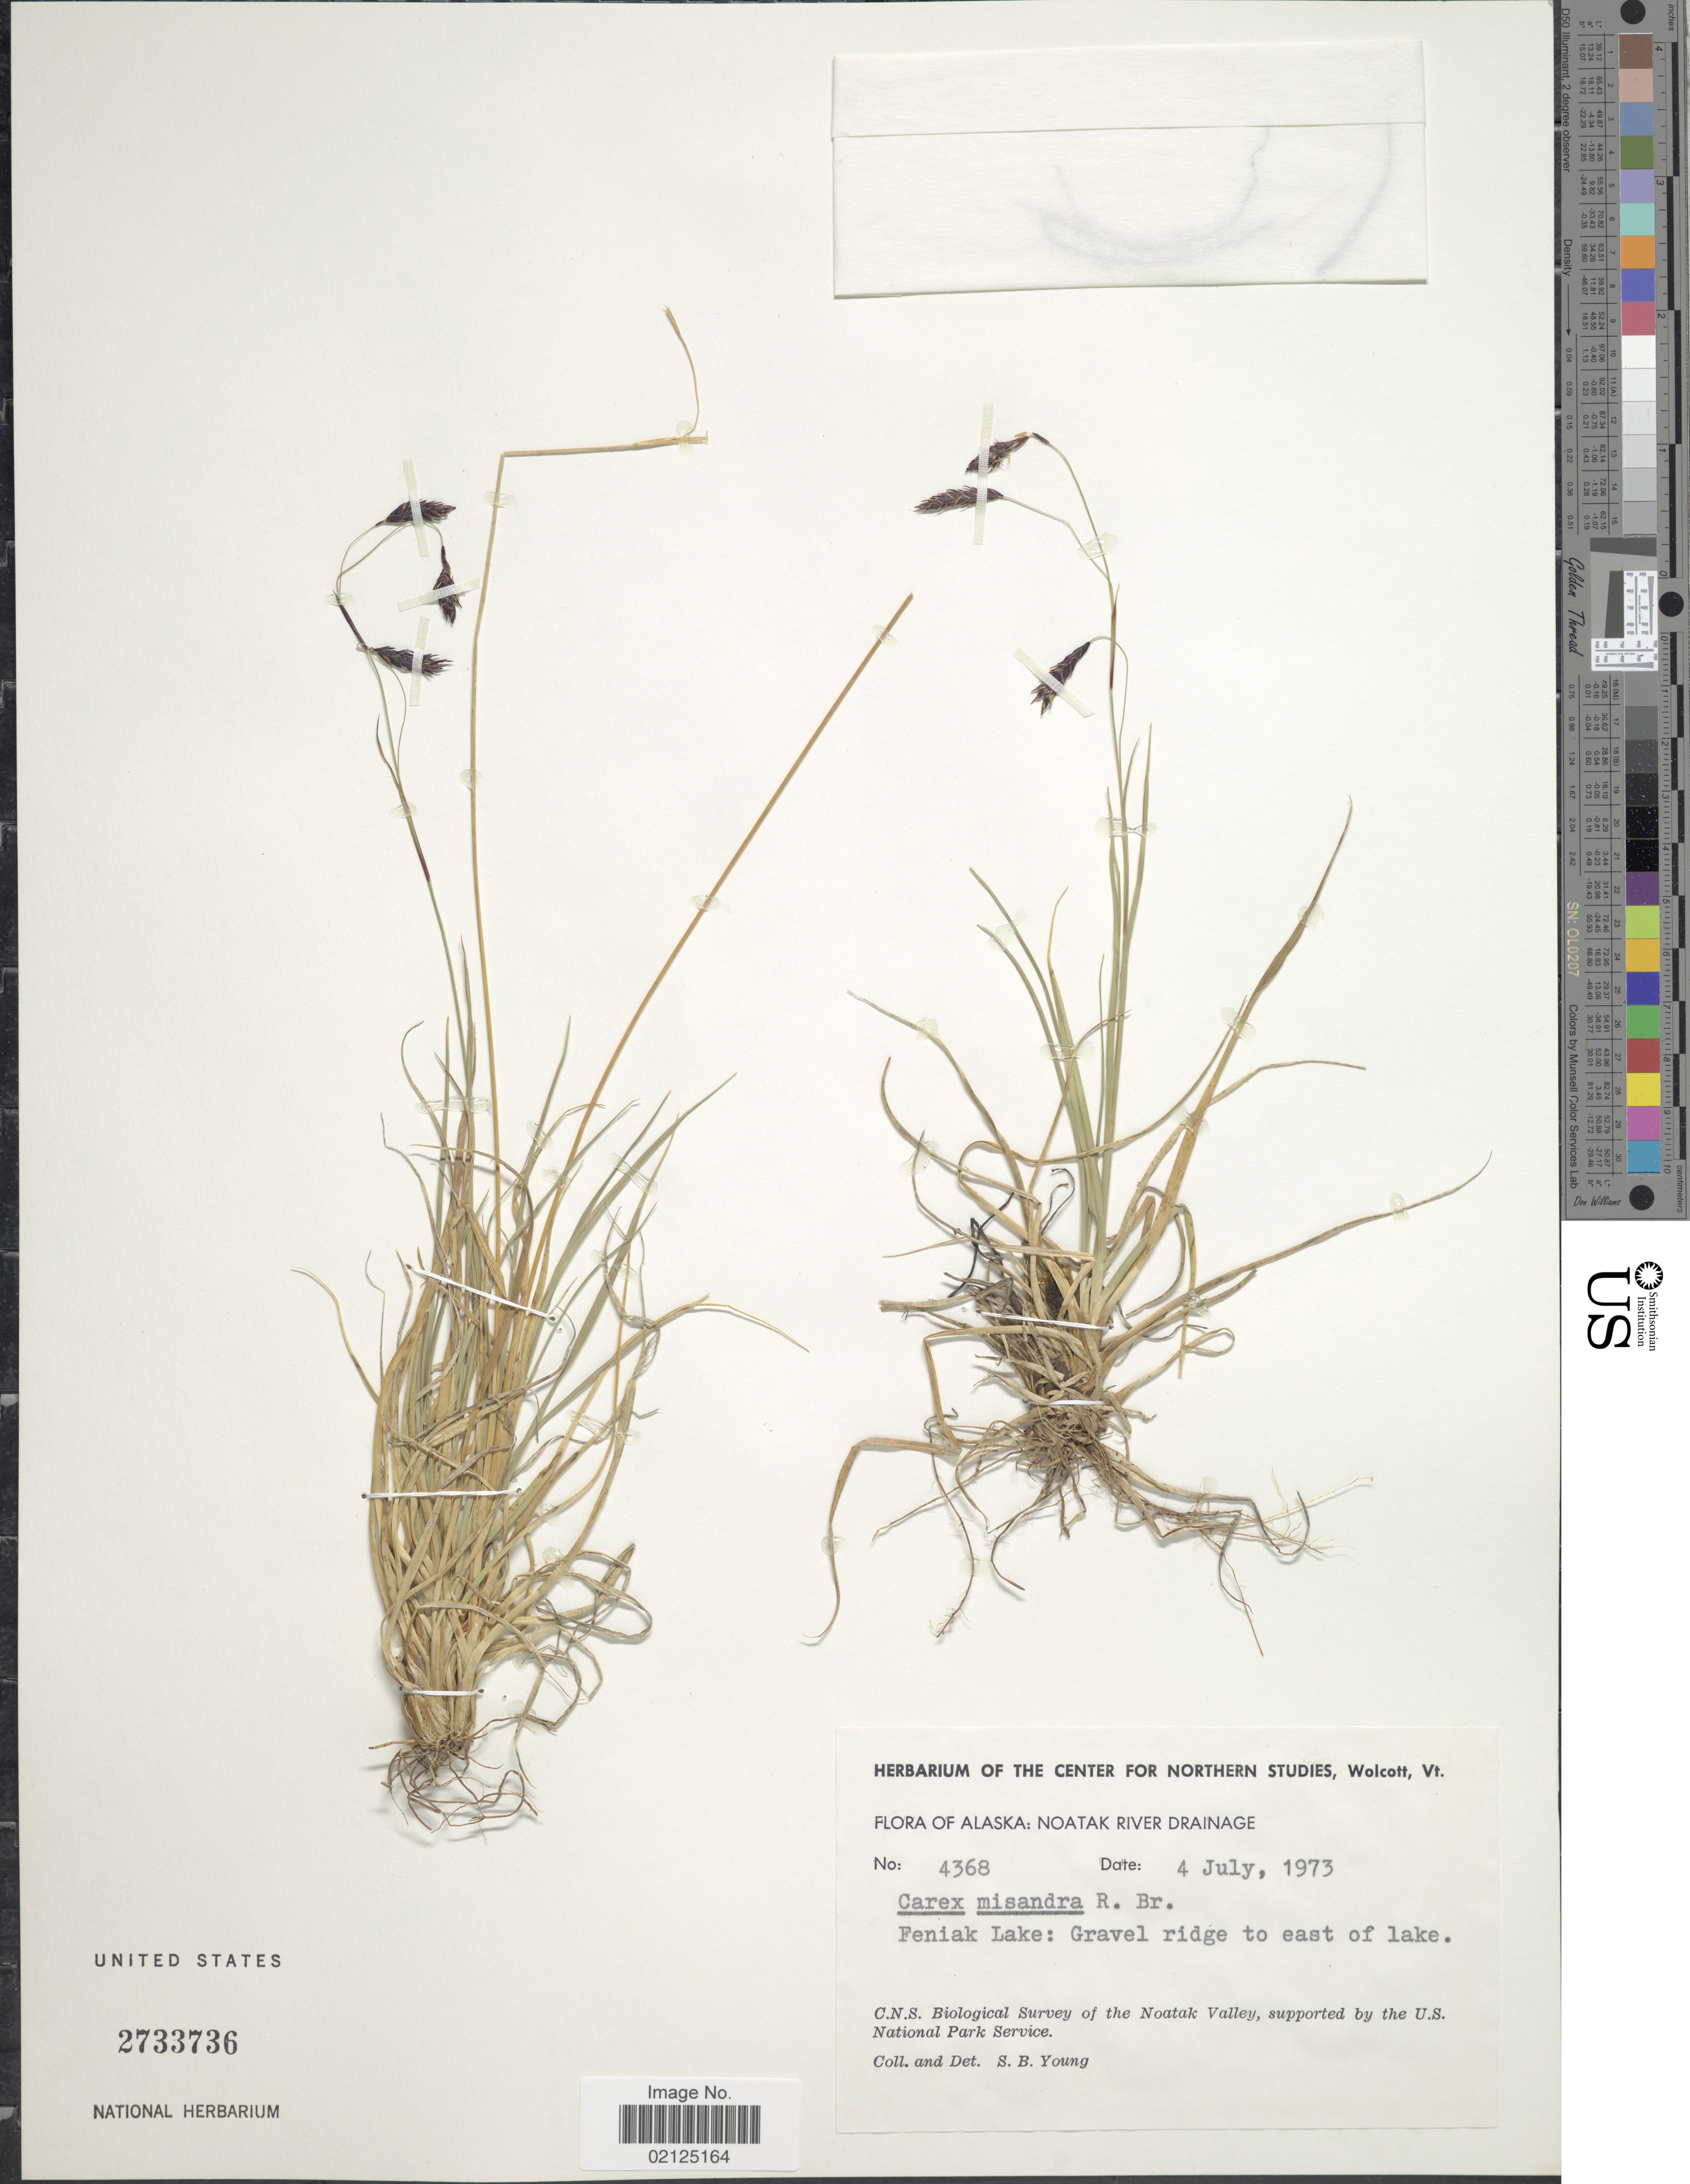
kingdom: Plantae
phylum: Tracheophyta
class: Liliopsida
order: Poales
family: Cyperaceae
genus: Carex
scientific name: Carex fuliginosa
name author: Schkuhr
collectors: S. Young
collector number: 4368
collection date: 1973-07-04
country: United States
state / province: Alaska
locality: Noatak River Drainage, Feniak Lake; Gravel ridge to east lake, C.N.S. Biological Survey of the Noatak Valley, supported by the U.S. National Park Service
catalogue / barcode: US 2733736